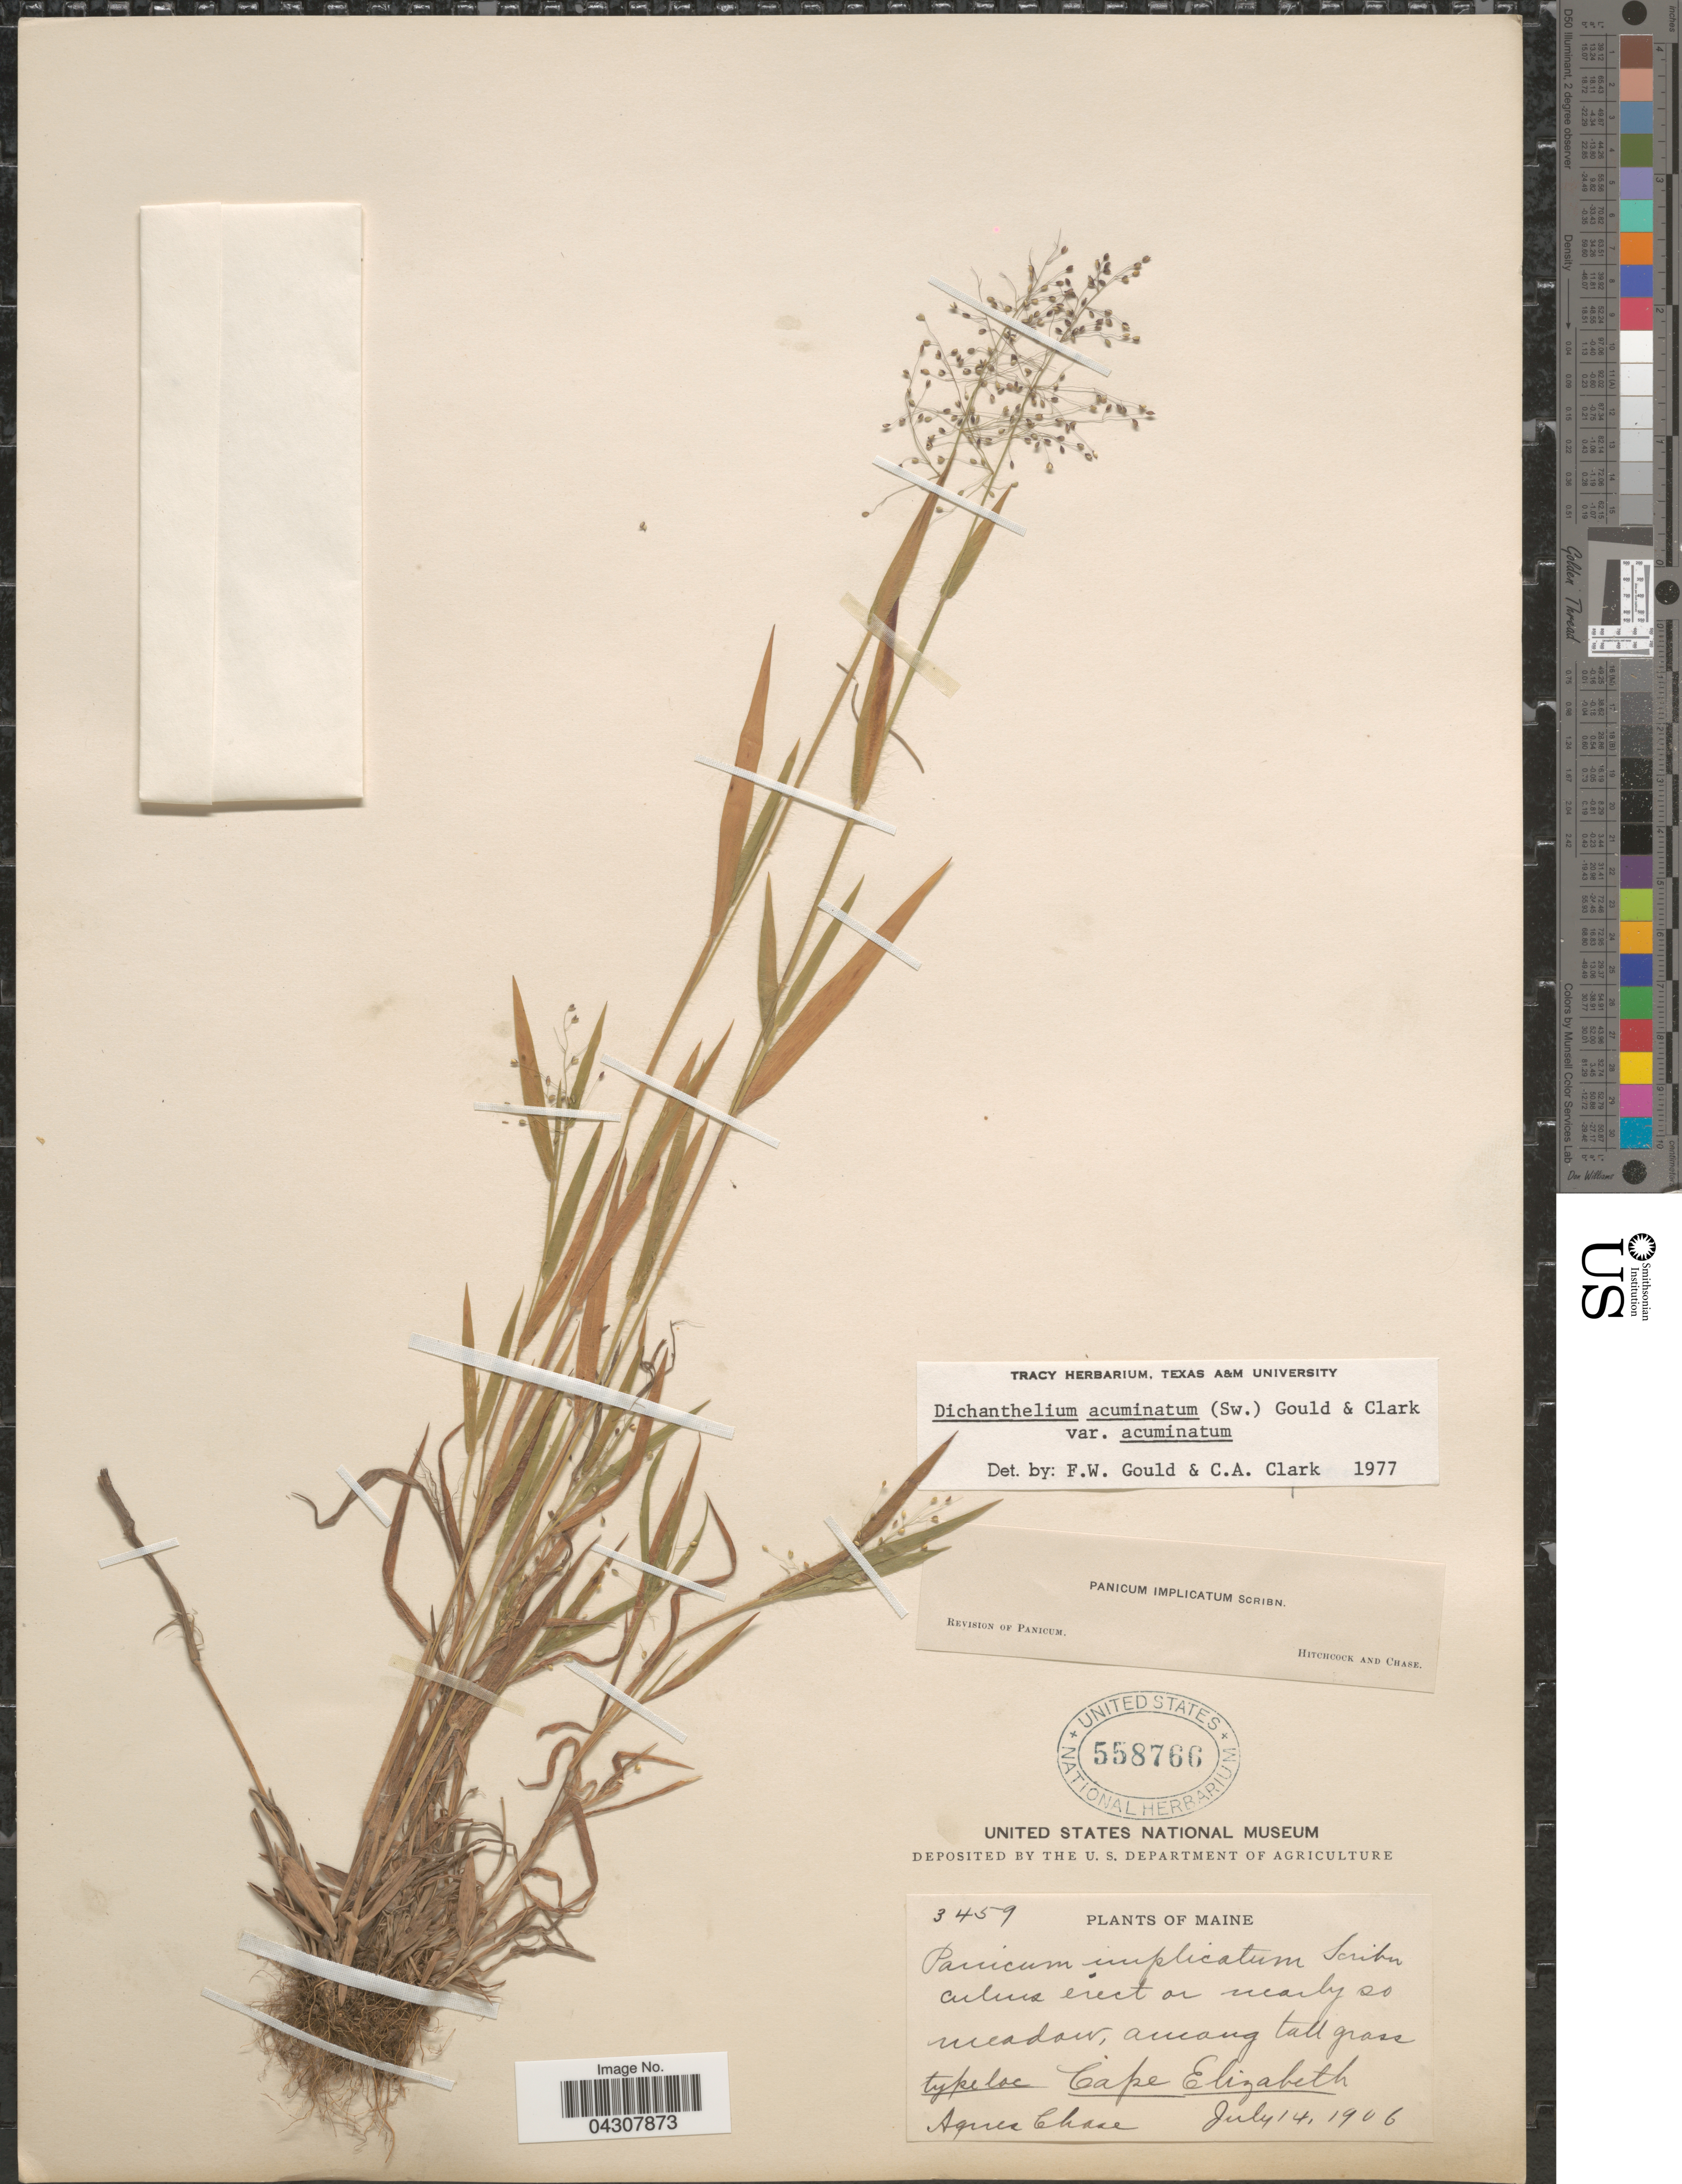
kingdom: Plantae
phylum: Tracheophyta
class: Liliopsida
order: Poales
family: Poaceae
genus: Dichanthelium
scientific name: Dichanthelium acuminatum var. acuminatum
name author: (Sw.) Gould & C.A. Clark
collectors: A. Chase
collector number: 3459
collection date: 1906-07-14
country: United States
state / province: Maine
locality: Nearby so meadow. Cape Elizabeth.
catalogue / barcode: US 558766